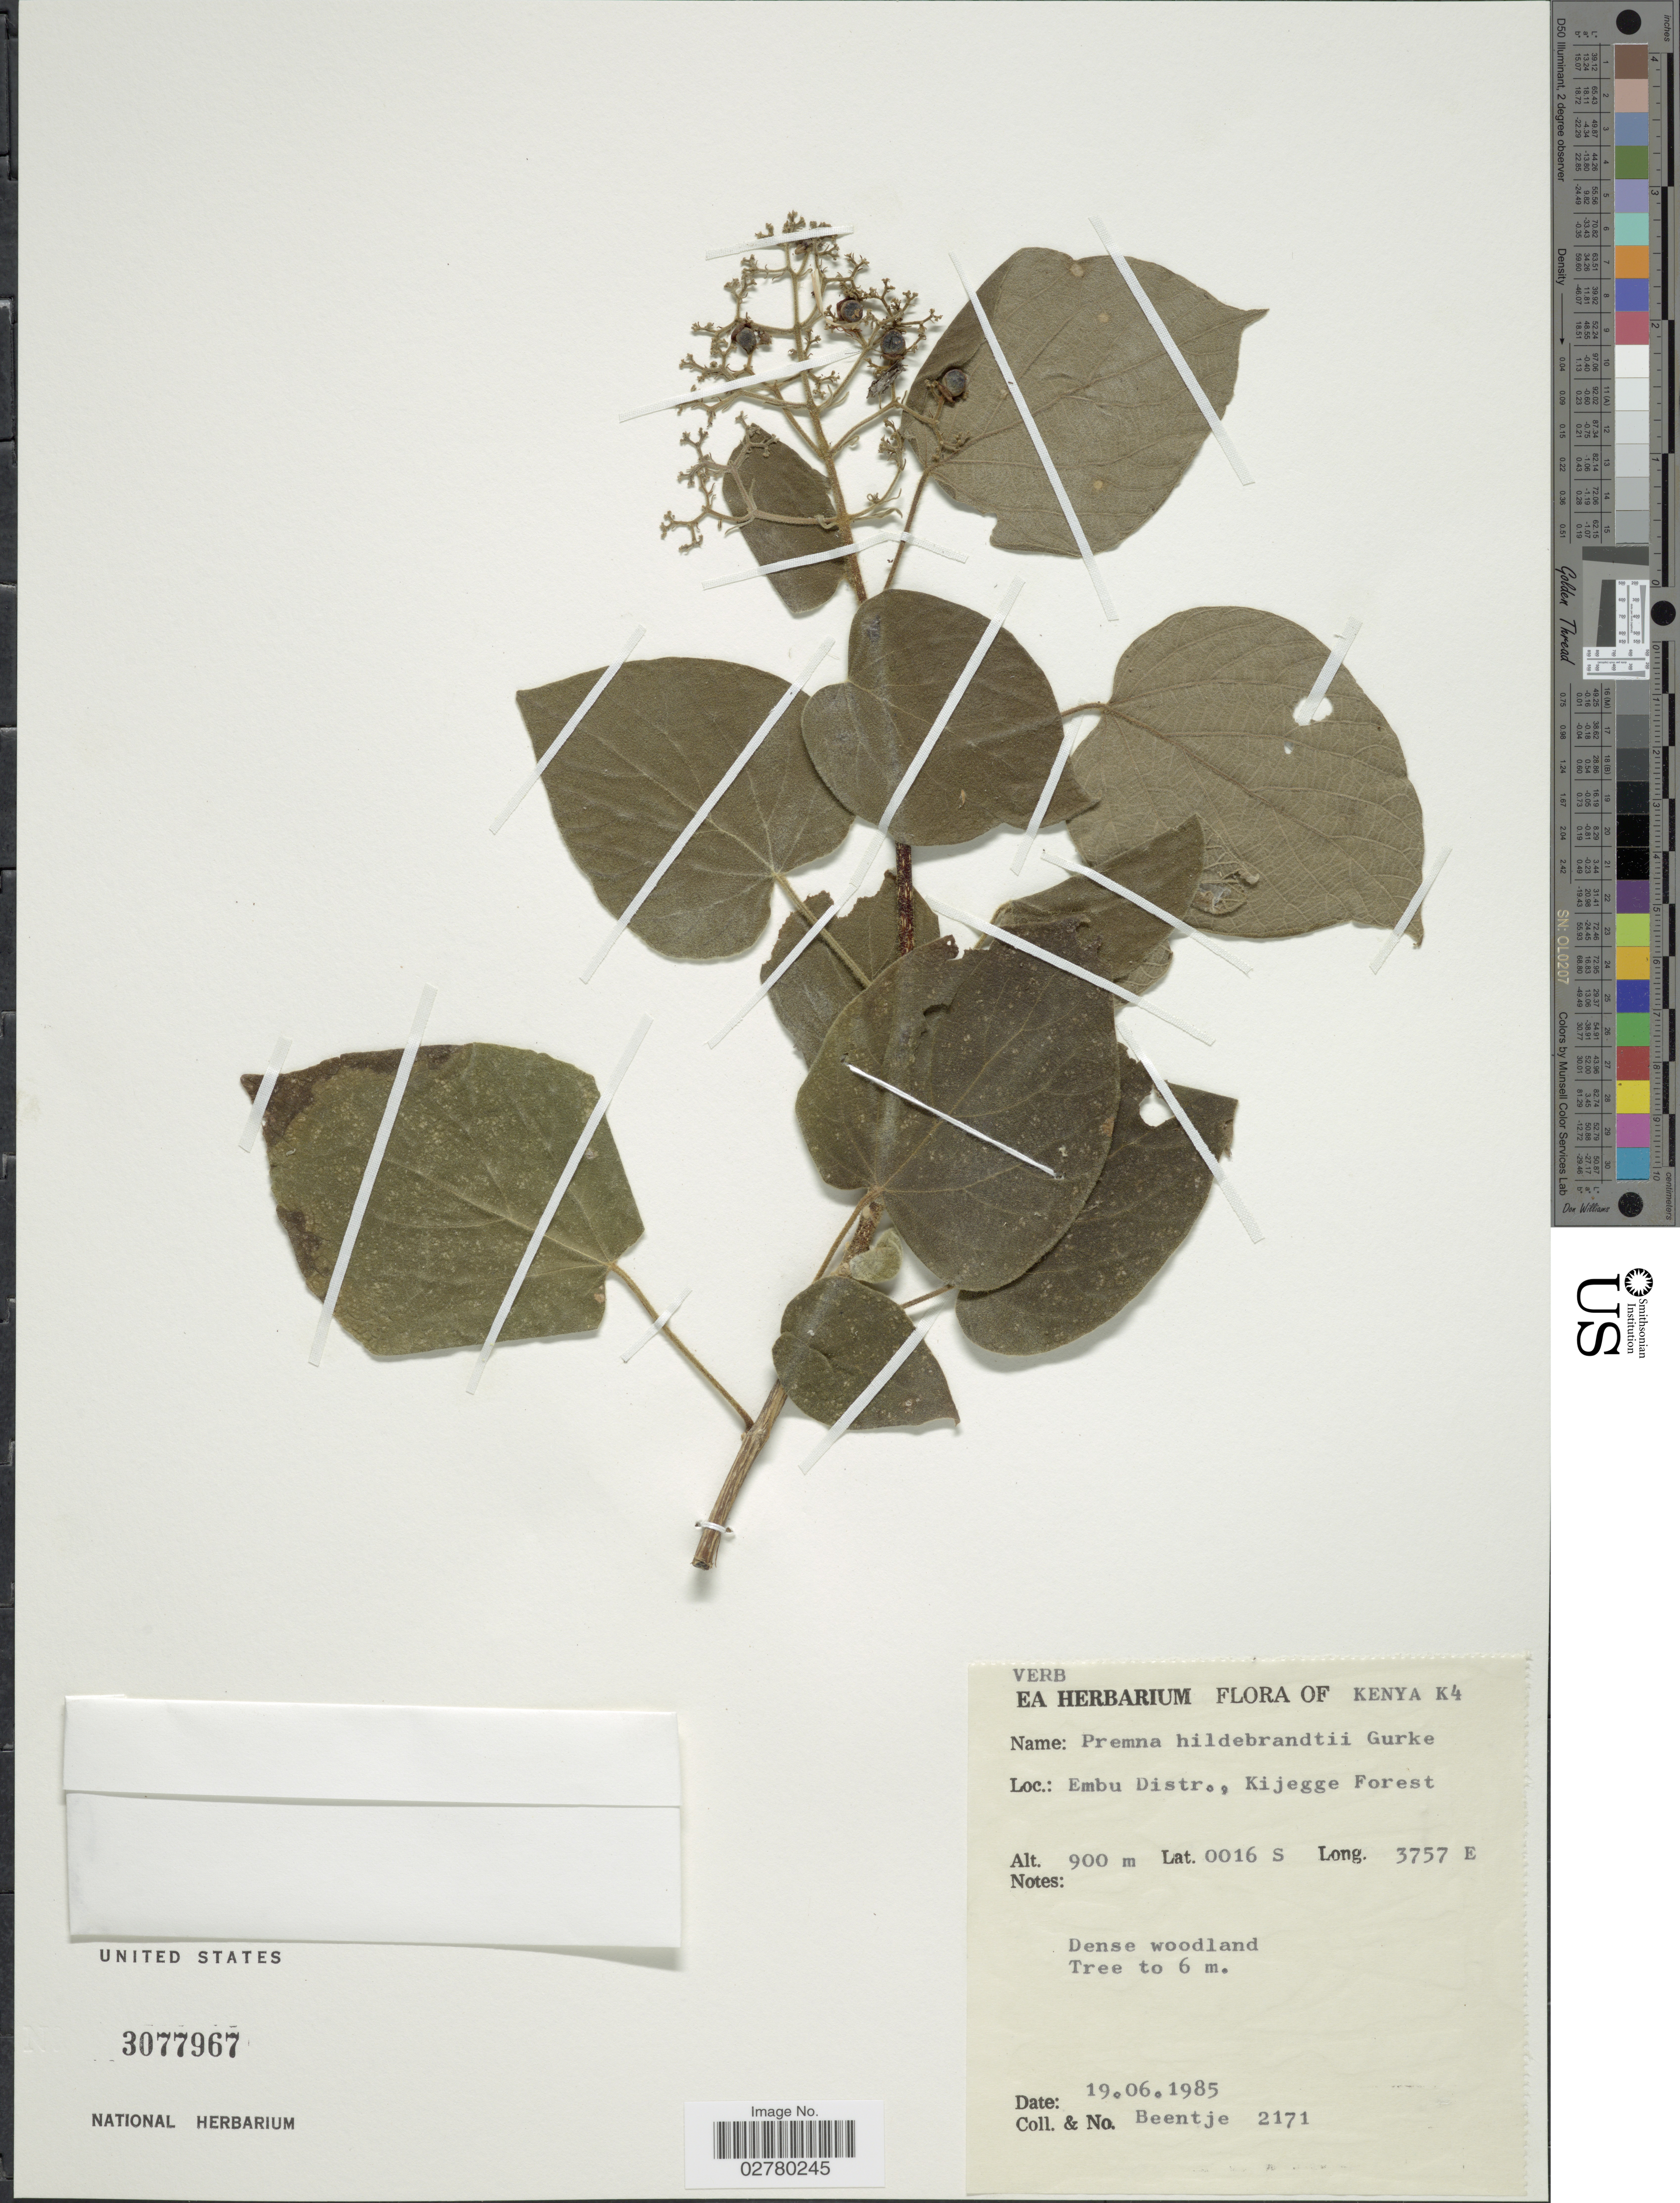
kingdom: Plantae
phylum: Tracheophyta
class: Magnoliopsida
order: Lamiales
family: Lamiaceae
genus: Premna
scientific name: Premna hildebrandtii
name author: Gürke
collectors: -- Beentje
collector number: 2171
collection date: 1985-06-19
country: Kenya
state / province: Embu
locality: K4, Embu Distr., Kijege Forest.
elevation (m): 900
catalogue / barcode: US 3077967